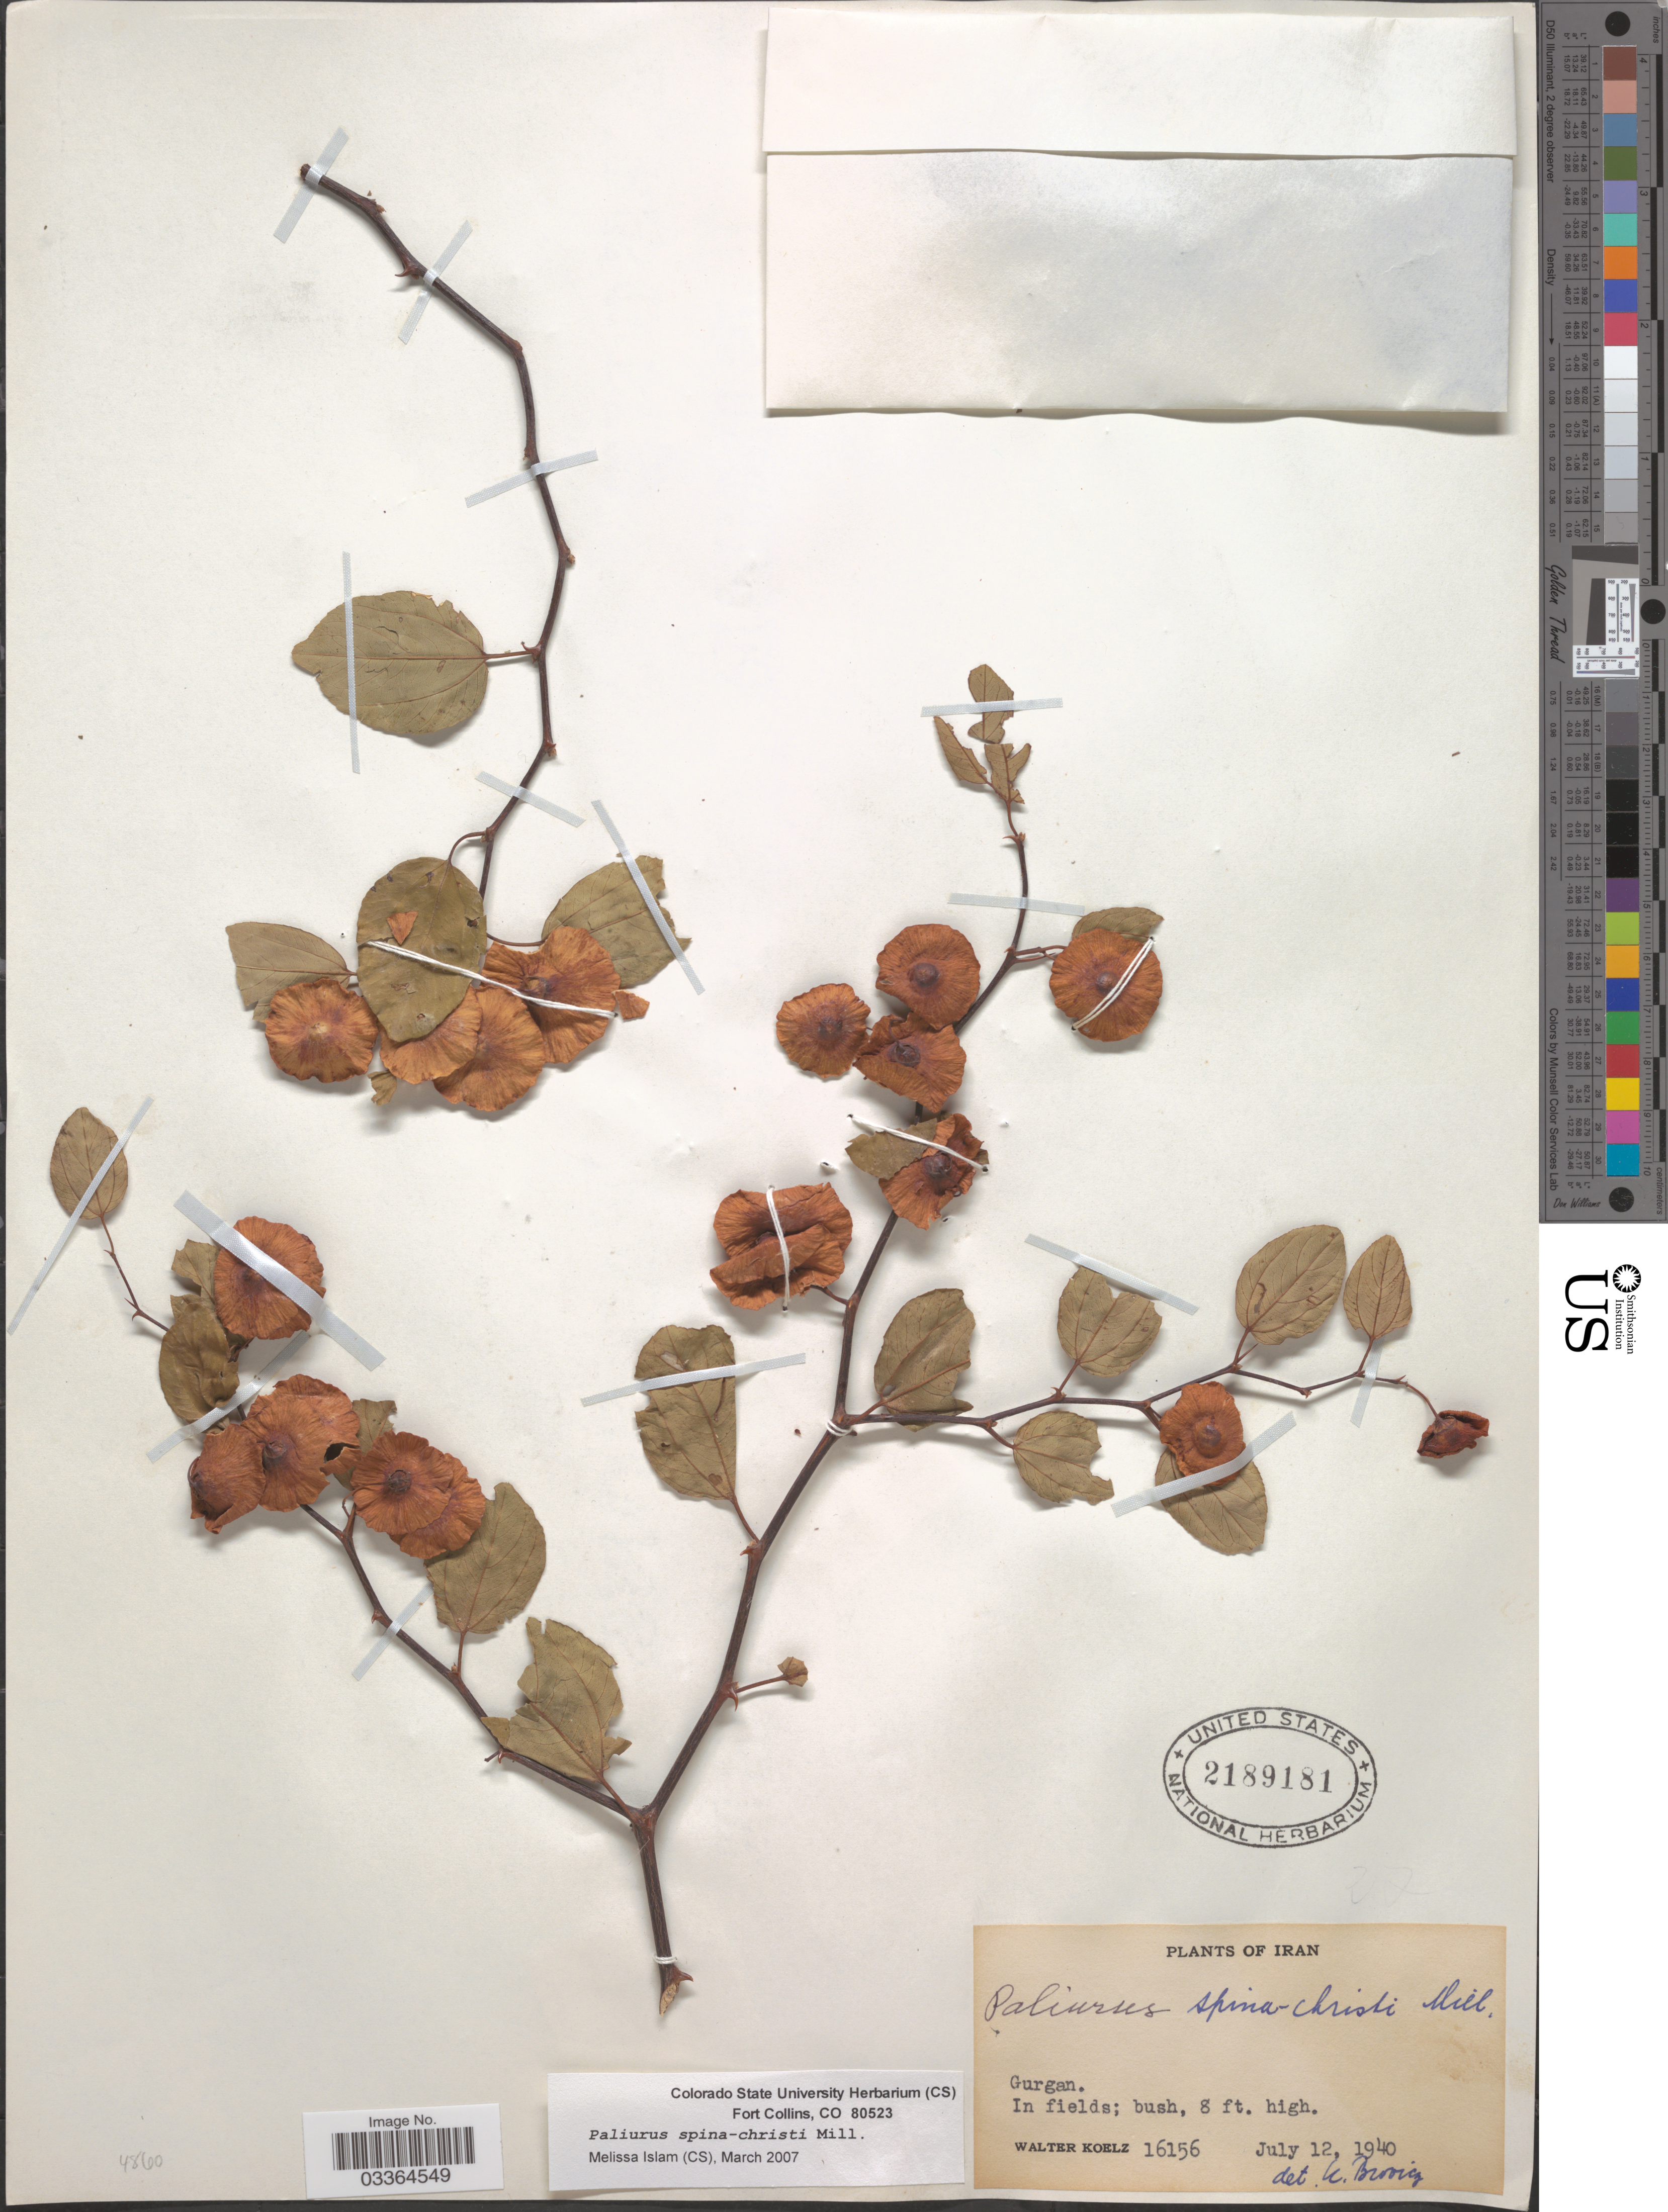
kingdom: Plantae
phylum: Tracheophyta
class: Magnoliopsida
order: Rosales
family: Rhamnaceae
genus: Ziziphus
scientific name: Ziziphus spina-christi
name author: (L.) Willd.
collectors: W. N. Koelz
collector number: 16156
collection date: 1940-07-12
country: Iran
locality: Gurgan.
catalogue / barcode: US 2189181